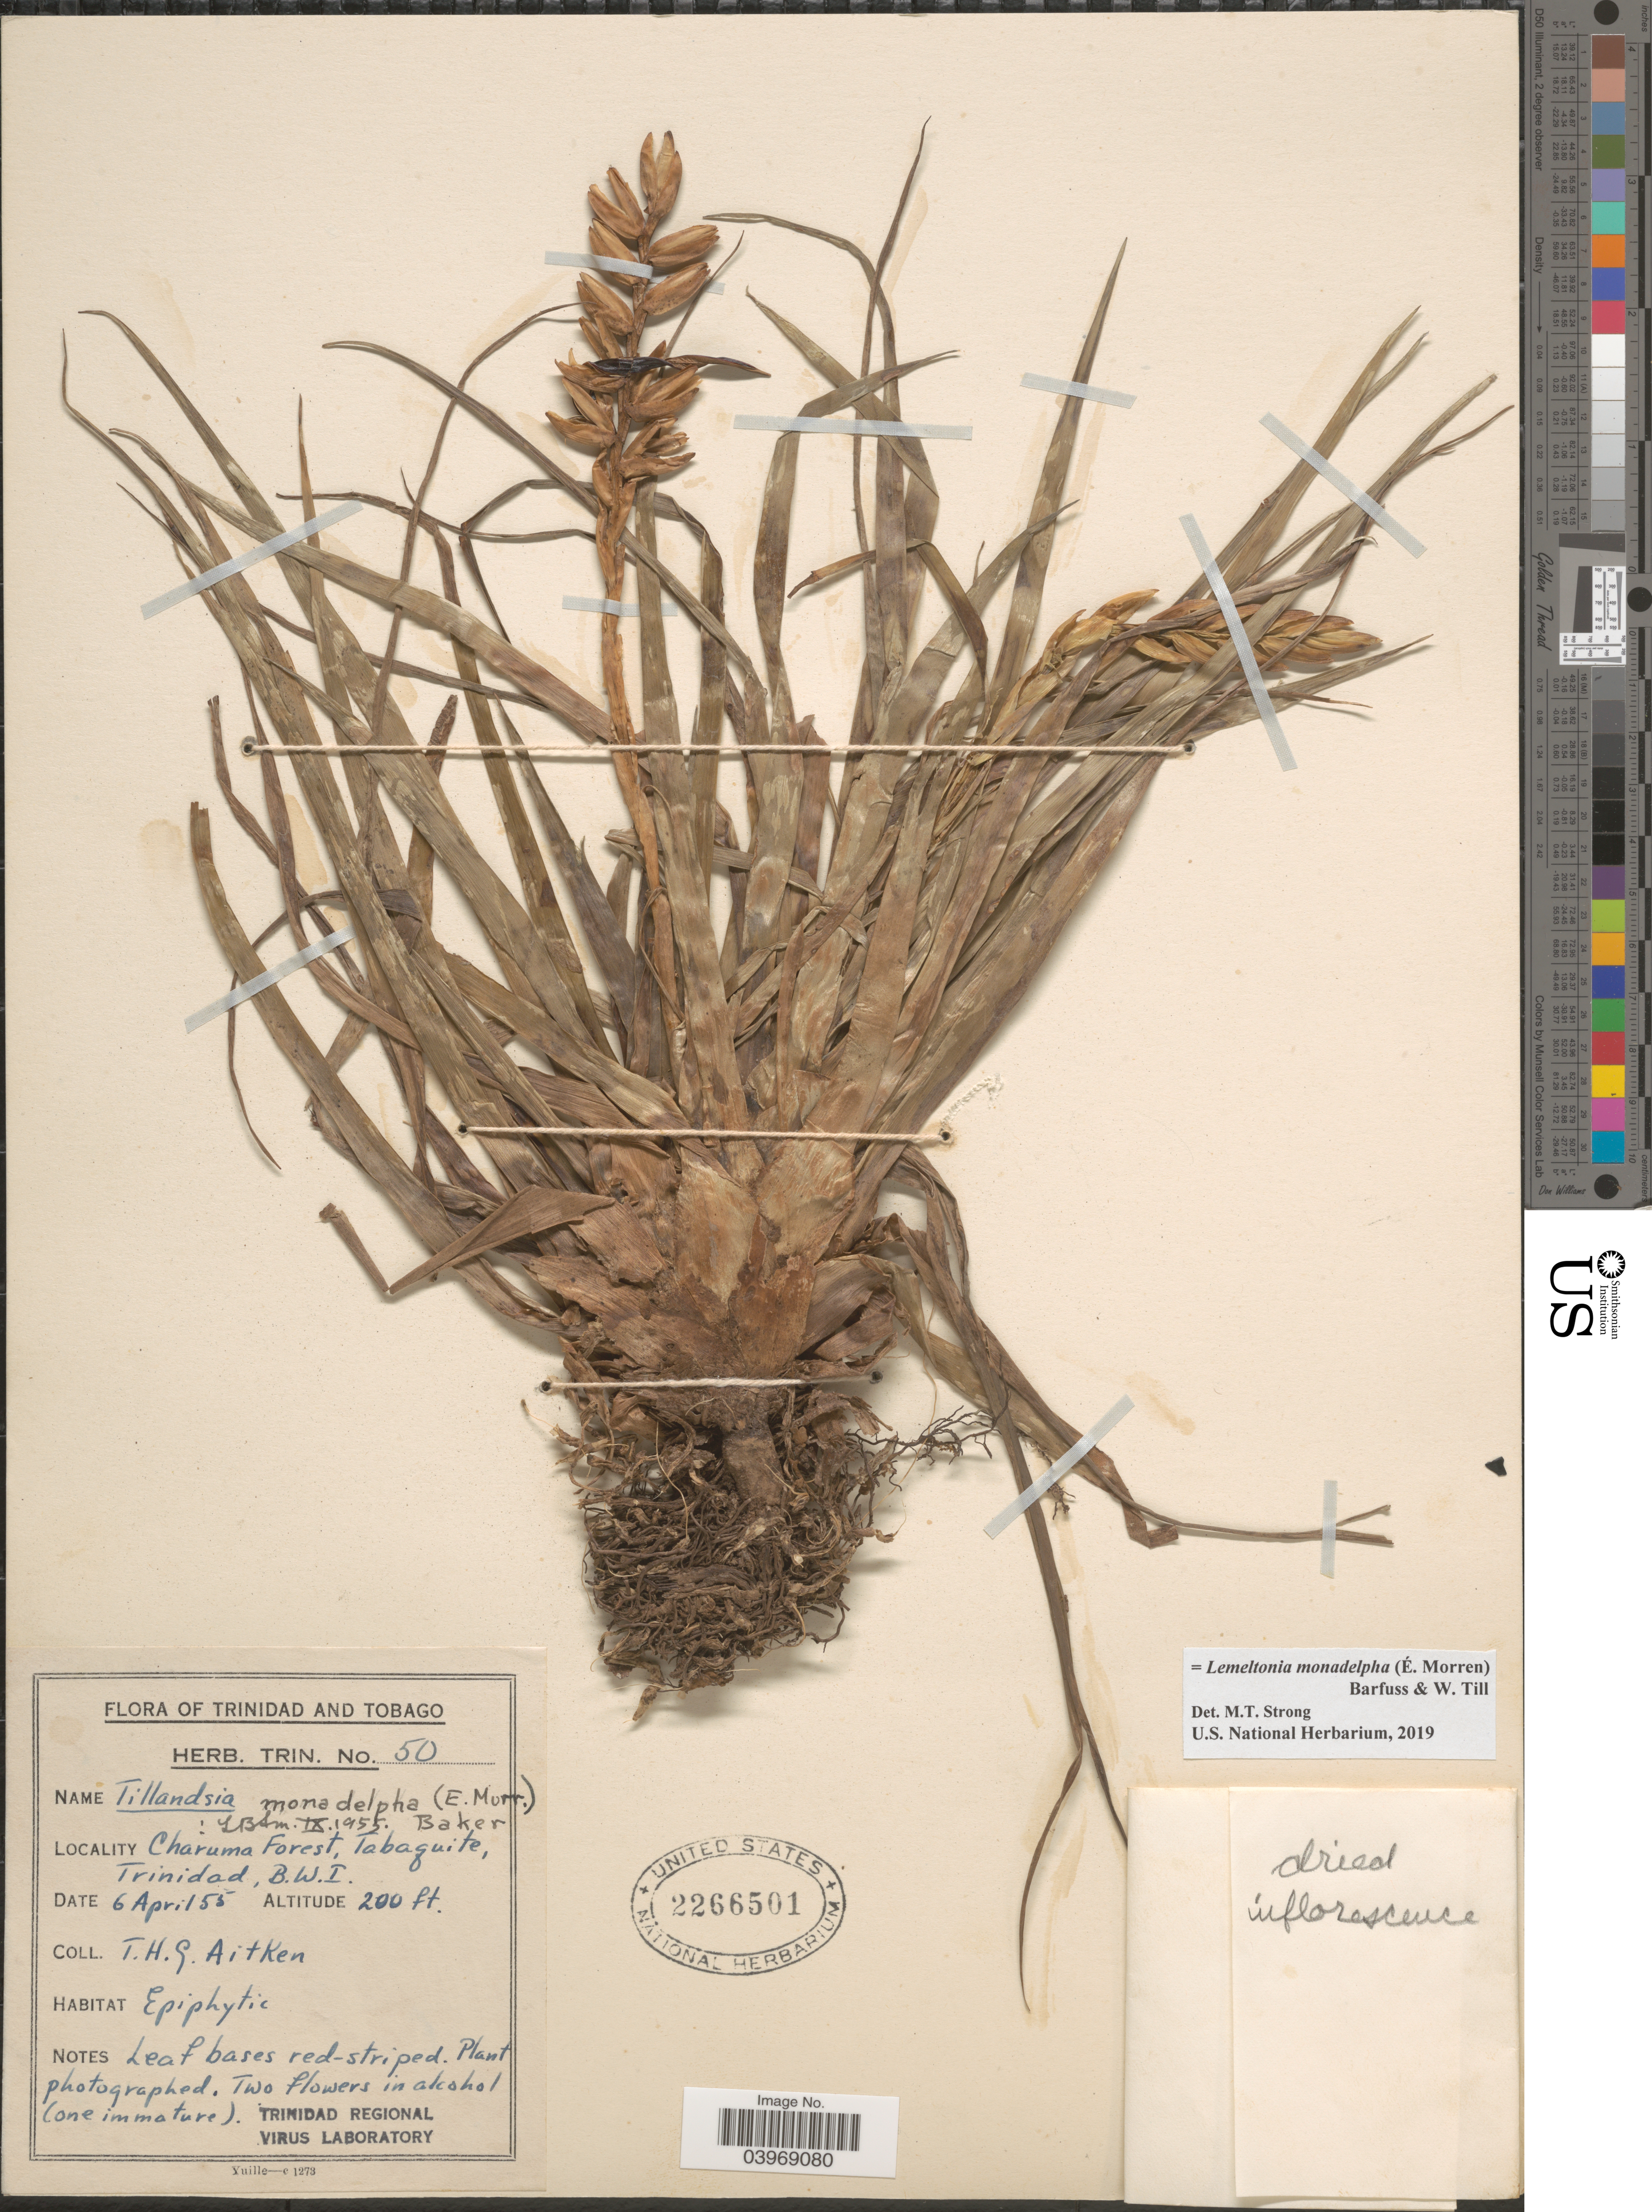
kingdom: Plantae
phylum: Tracheophyta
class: Liliopsida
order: Poales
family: Bromeliaceae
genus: Lemeltonia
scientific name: Lemeltonia monadelpha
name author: (É. Morren) Barfuss & W. Till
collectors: T. Aitken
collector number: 50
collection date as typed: Transcribed d/m/y: 6/4/55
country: Trinidad and Tobago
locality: Charuma Forest, Tabaquite, Trinidad, B.W.I.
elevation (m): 61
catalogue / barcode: US 2266501